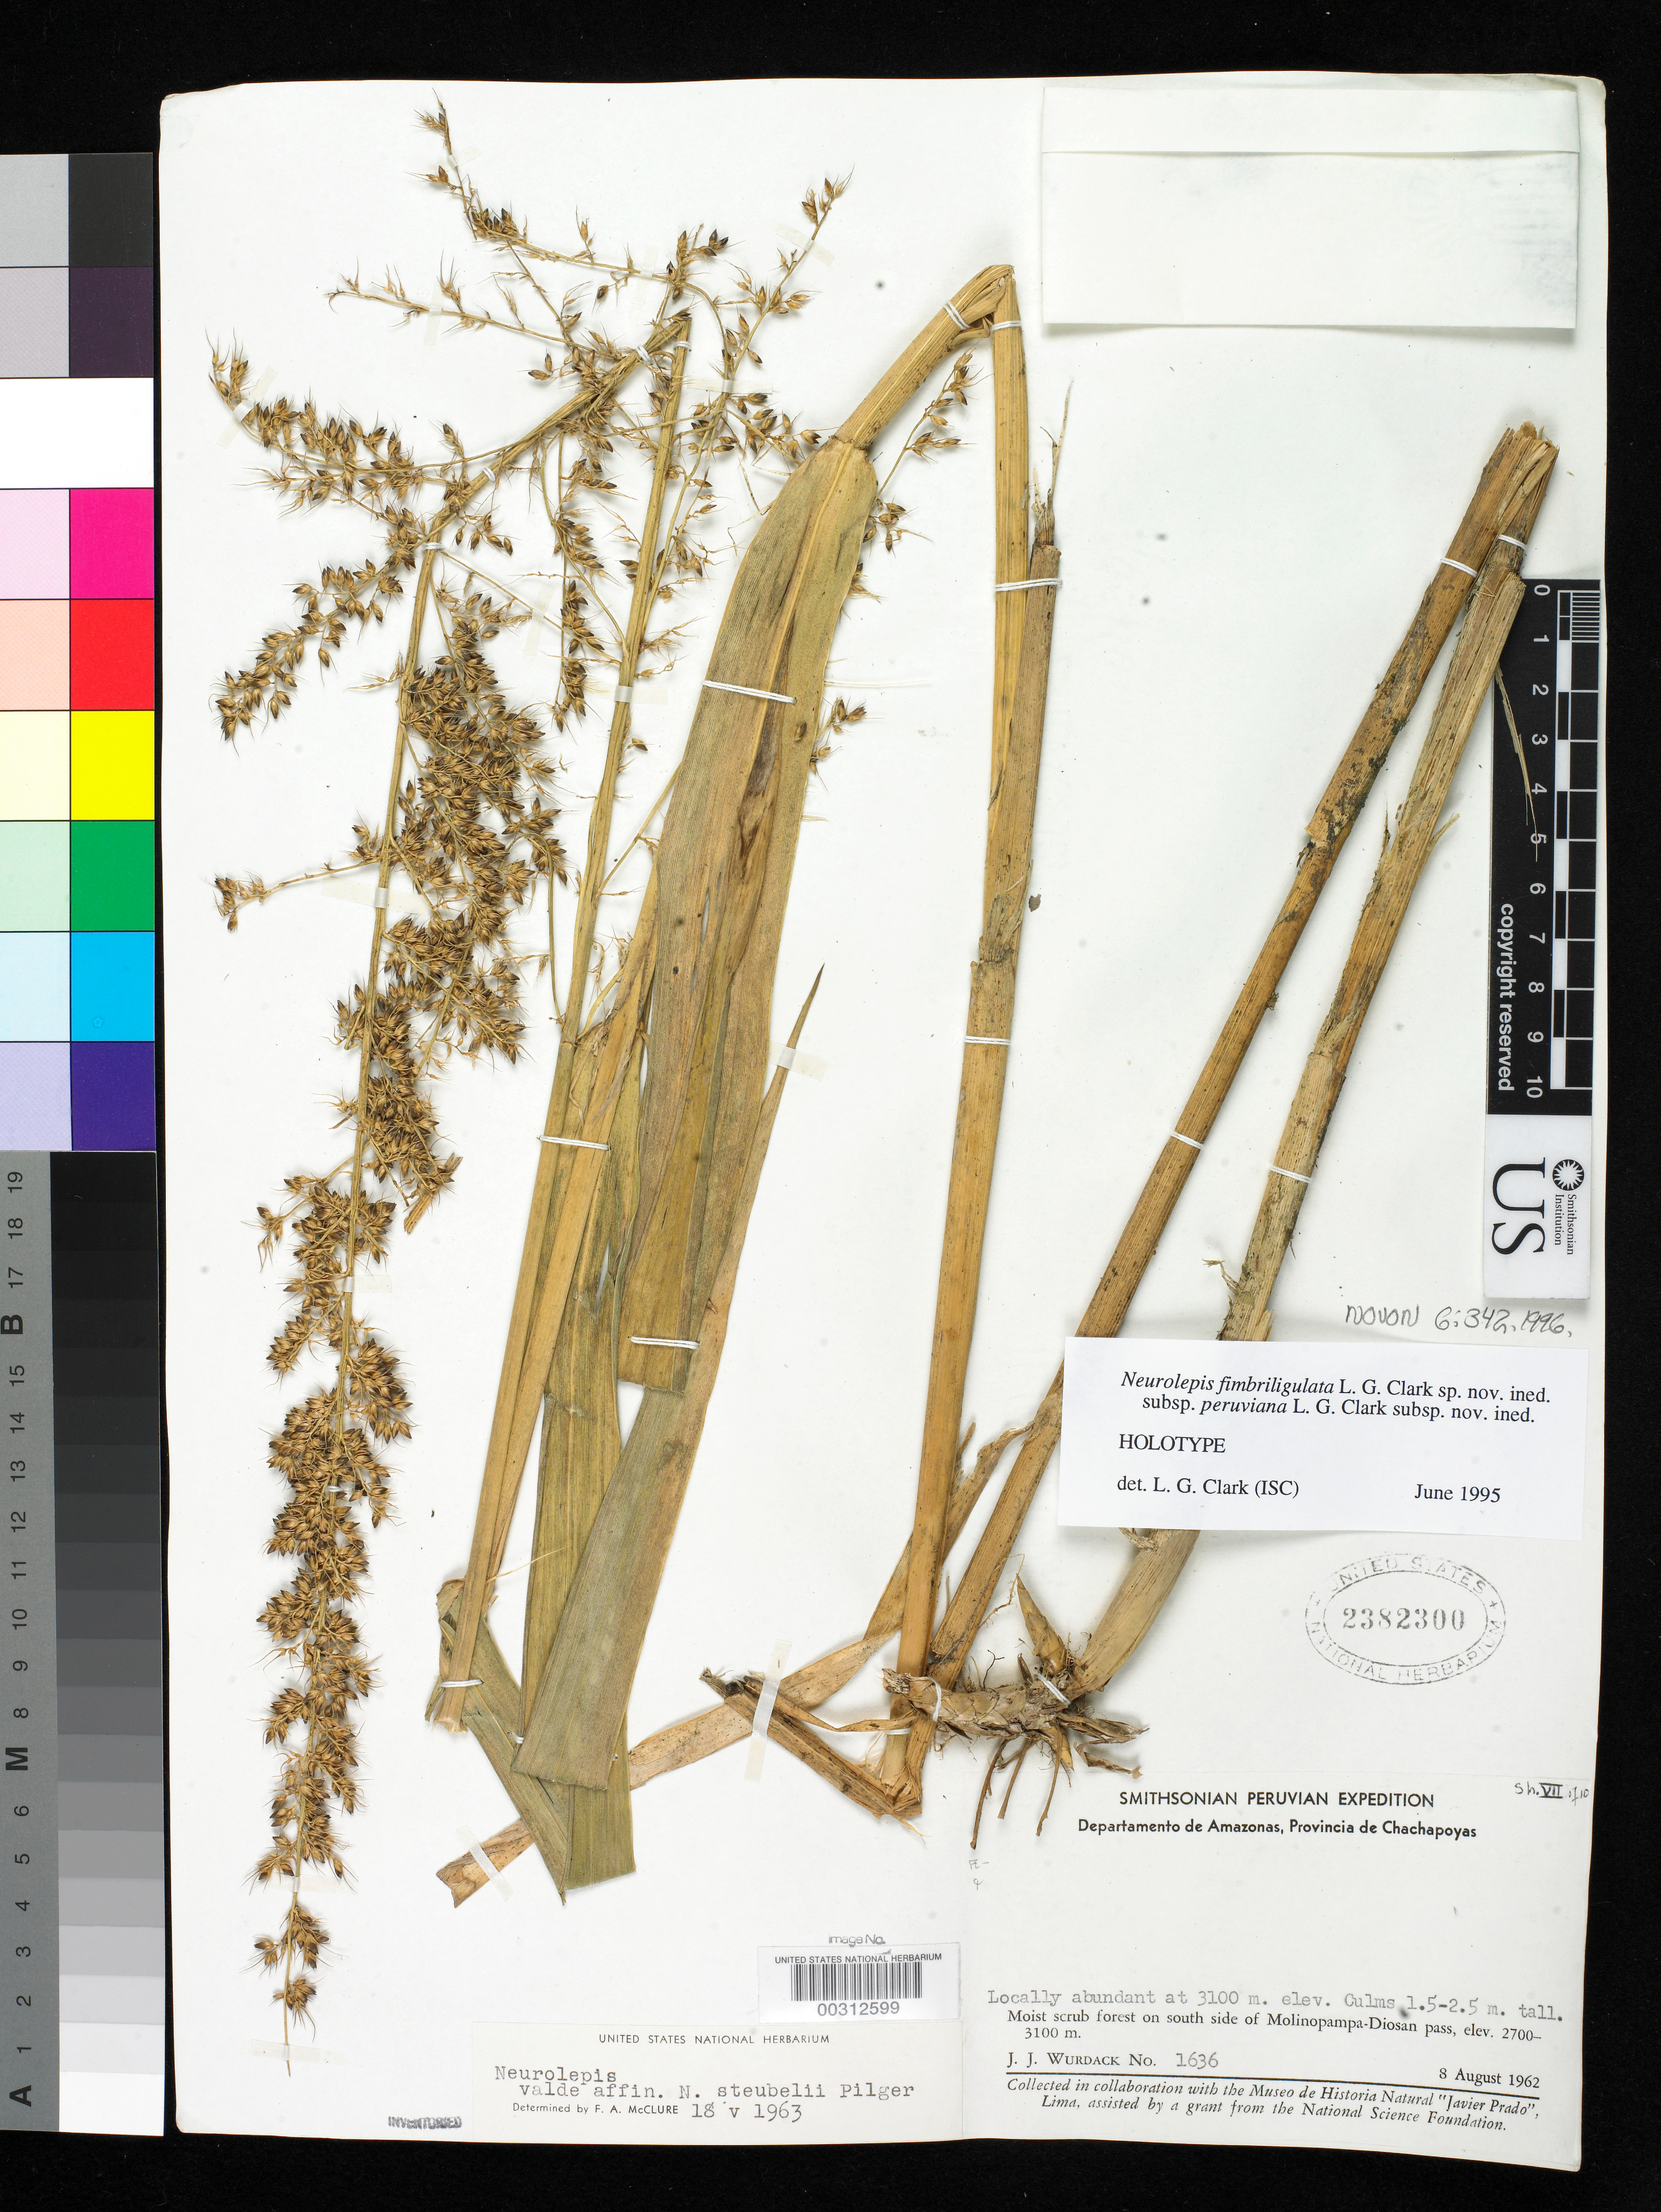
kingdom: Plantae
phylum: Tracheophyta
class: Liliopsida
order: Poales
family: Poaceae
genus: Neurolepis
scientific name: Neurolepis fimbriligulata subsp. peruviana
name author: L.G. Clark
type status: Holotype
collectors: J. J. Wurdack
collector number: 1636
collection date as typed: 08 Aug 1962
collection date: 1962-08-08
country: Peru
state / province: Amazonas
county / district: Chachapoyas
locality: S side of Molinopampa-Diosan Pass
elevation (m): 2700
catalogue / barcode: US 2382300